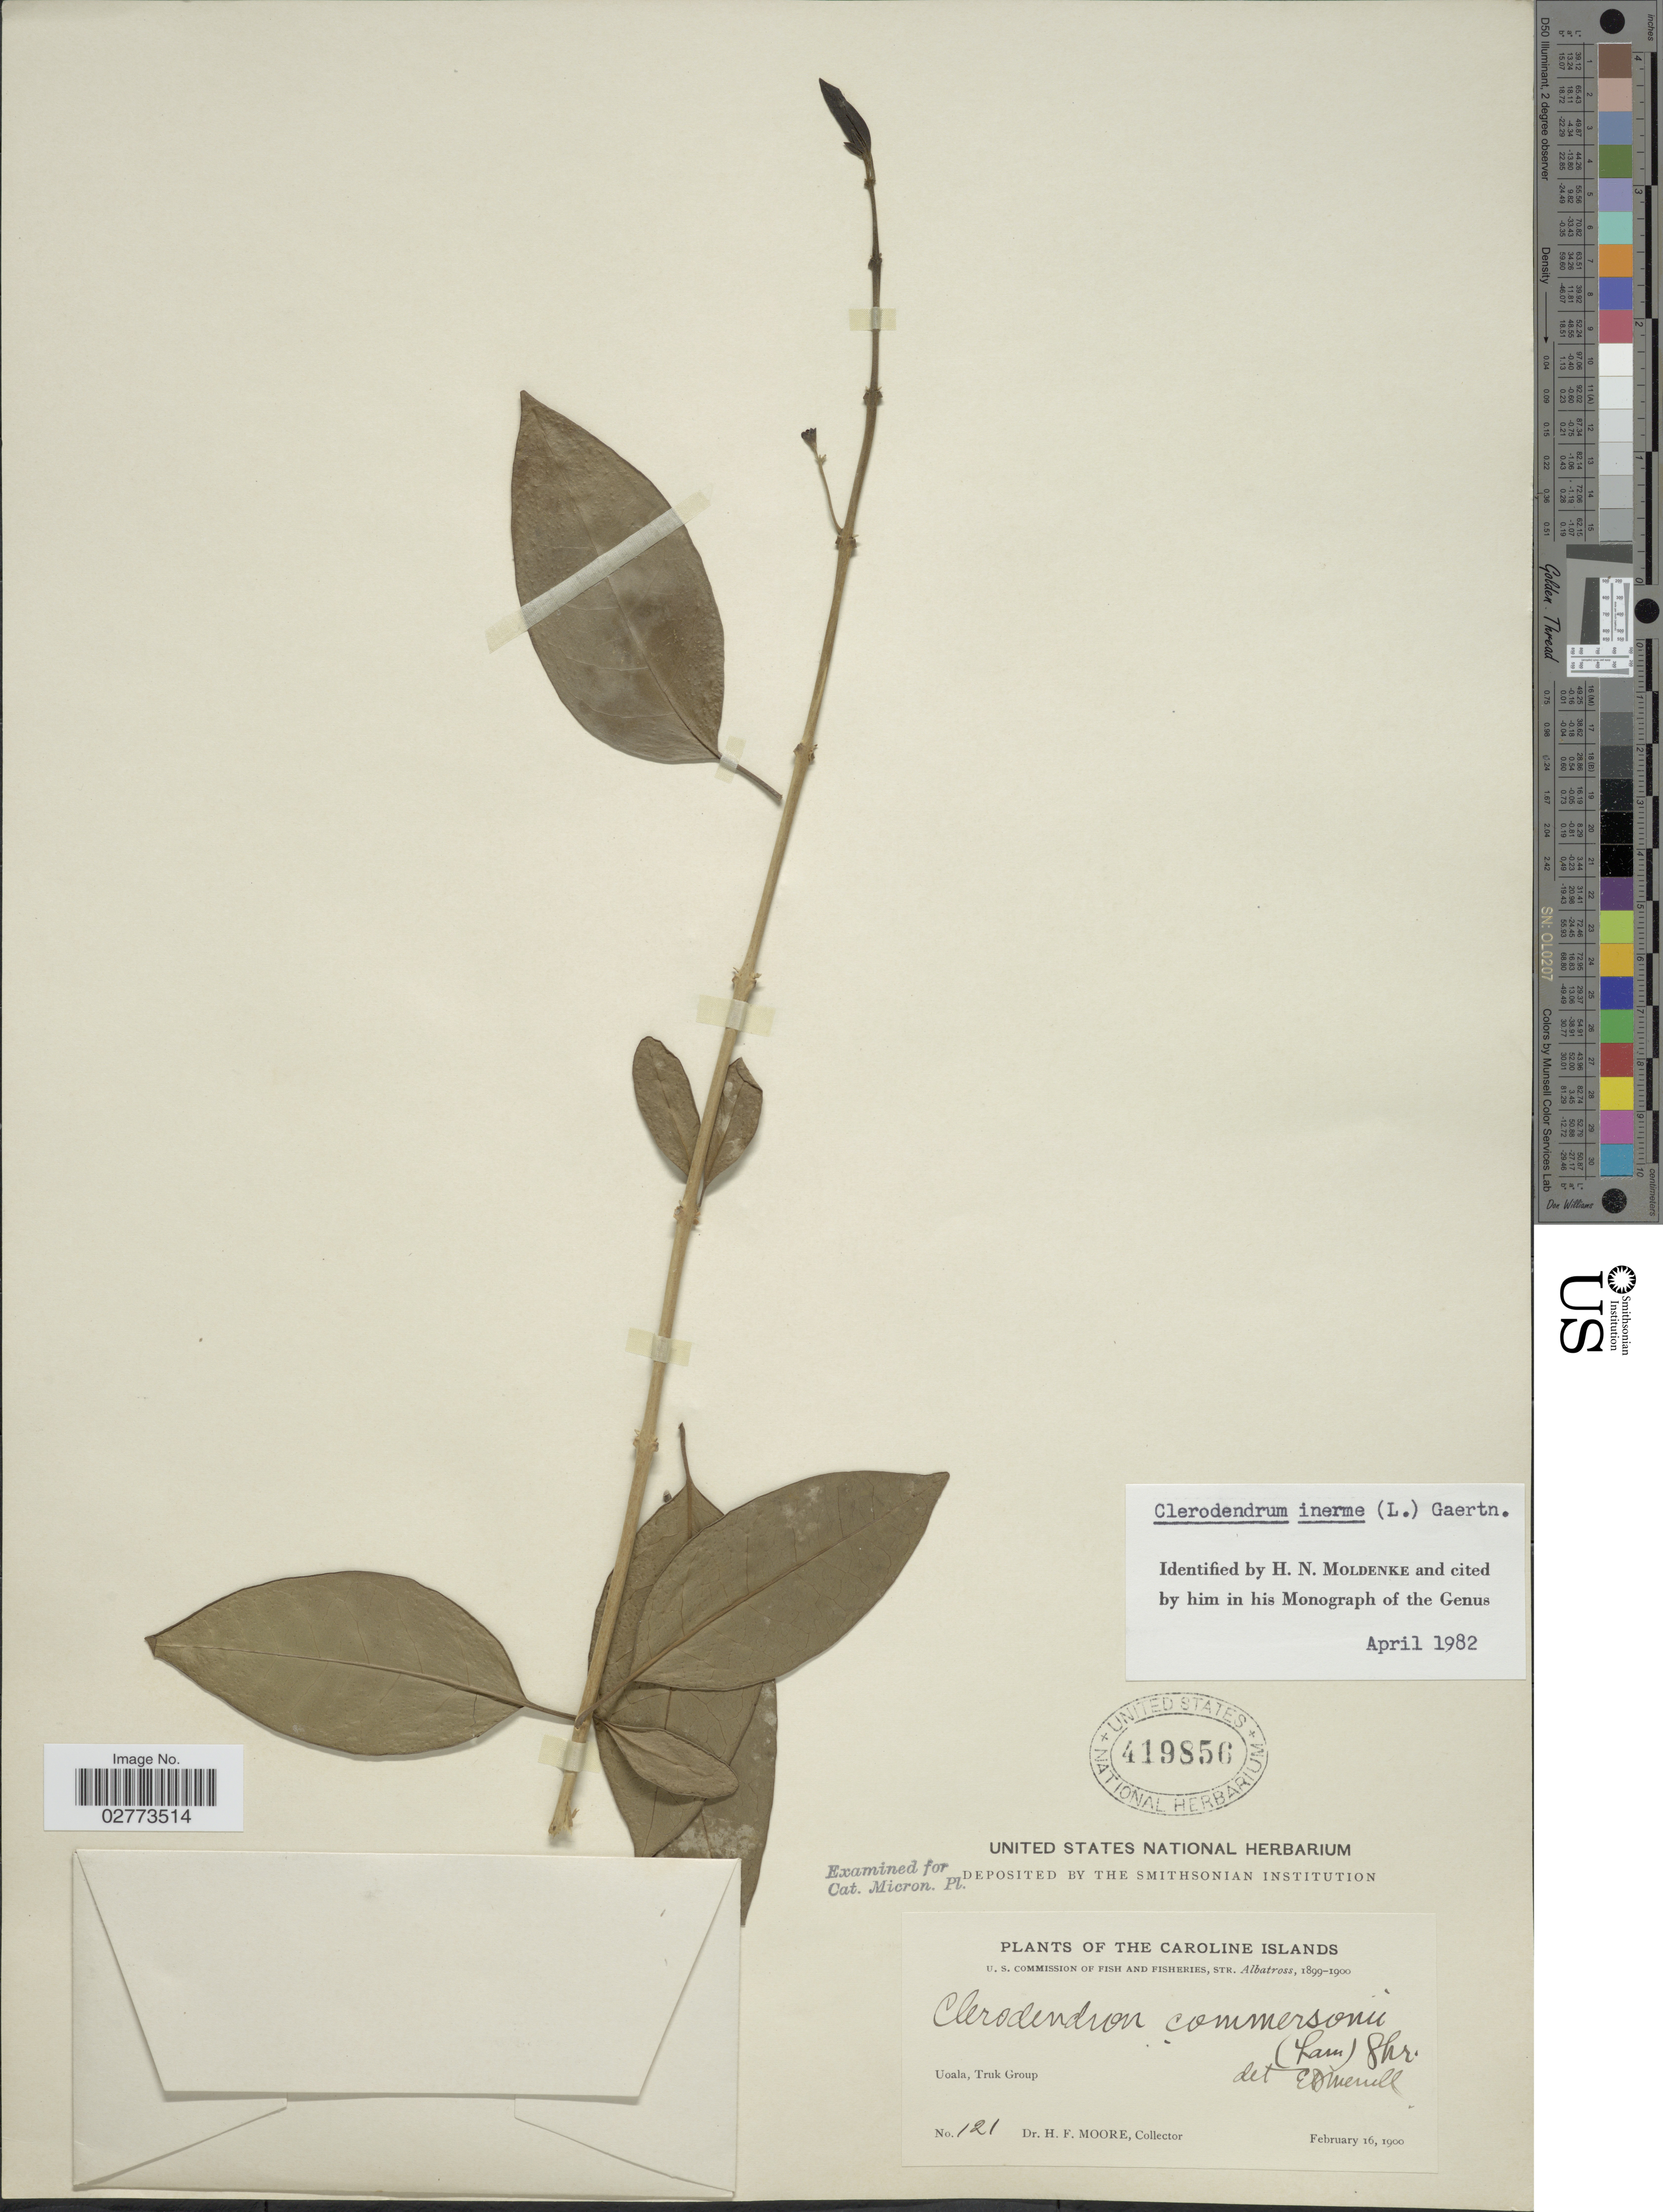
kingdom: Plantae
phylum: Tracheophyta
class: Magnoliopsida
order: Lamiales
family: Lamiaceae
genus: Clerodendrum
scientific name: Clerodendrum inerme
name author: (L.) Gaertn.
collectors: H. F. Moore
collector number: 121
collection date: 1900-02-16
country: Micronesia, Federated States of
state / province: Truk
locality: Uoala.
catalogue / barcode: US 419856